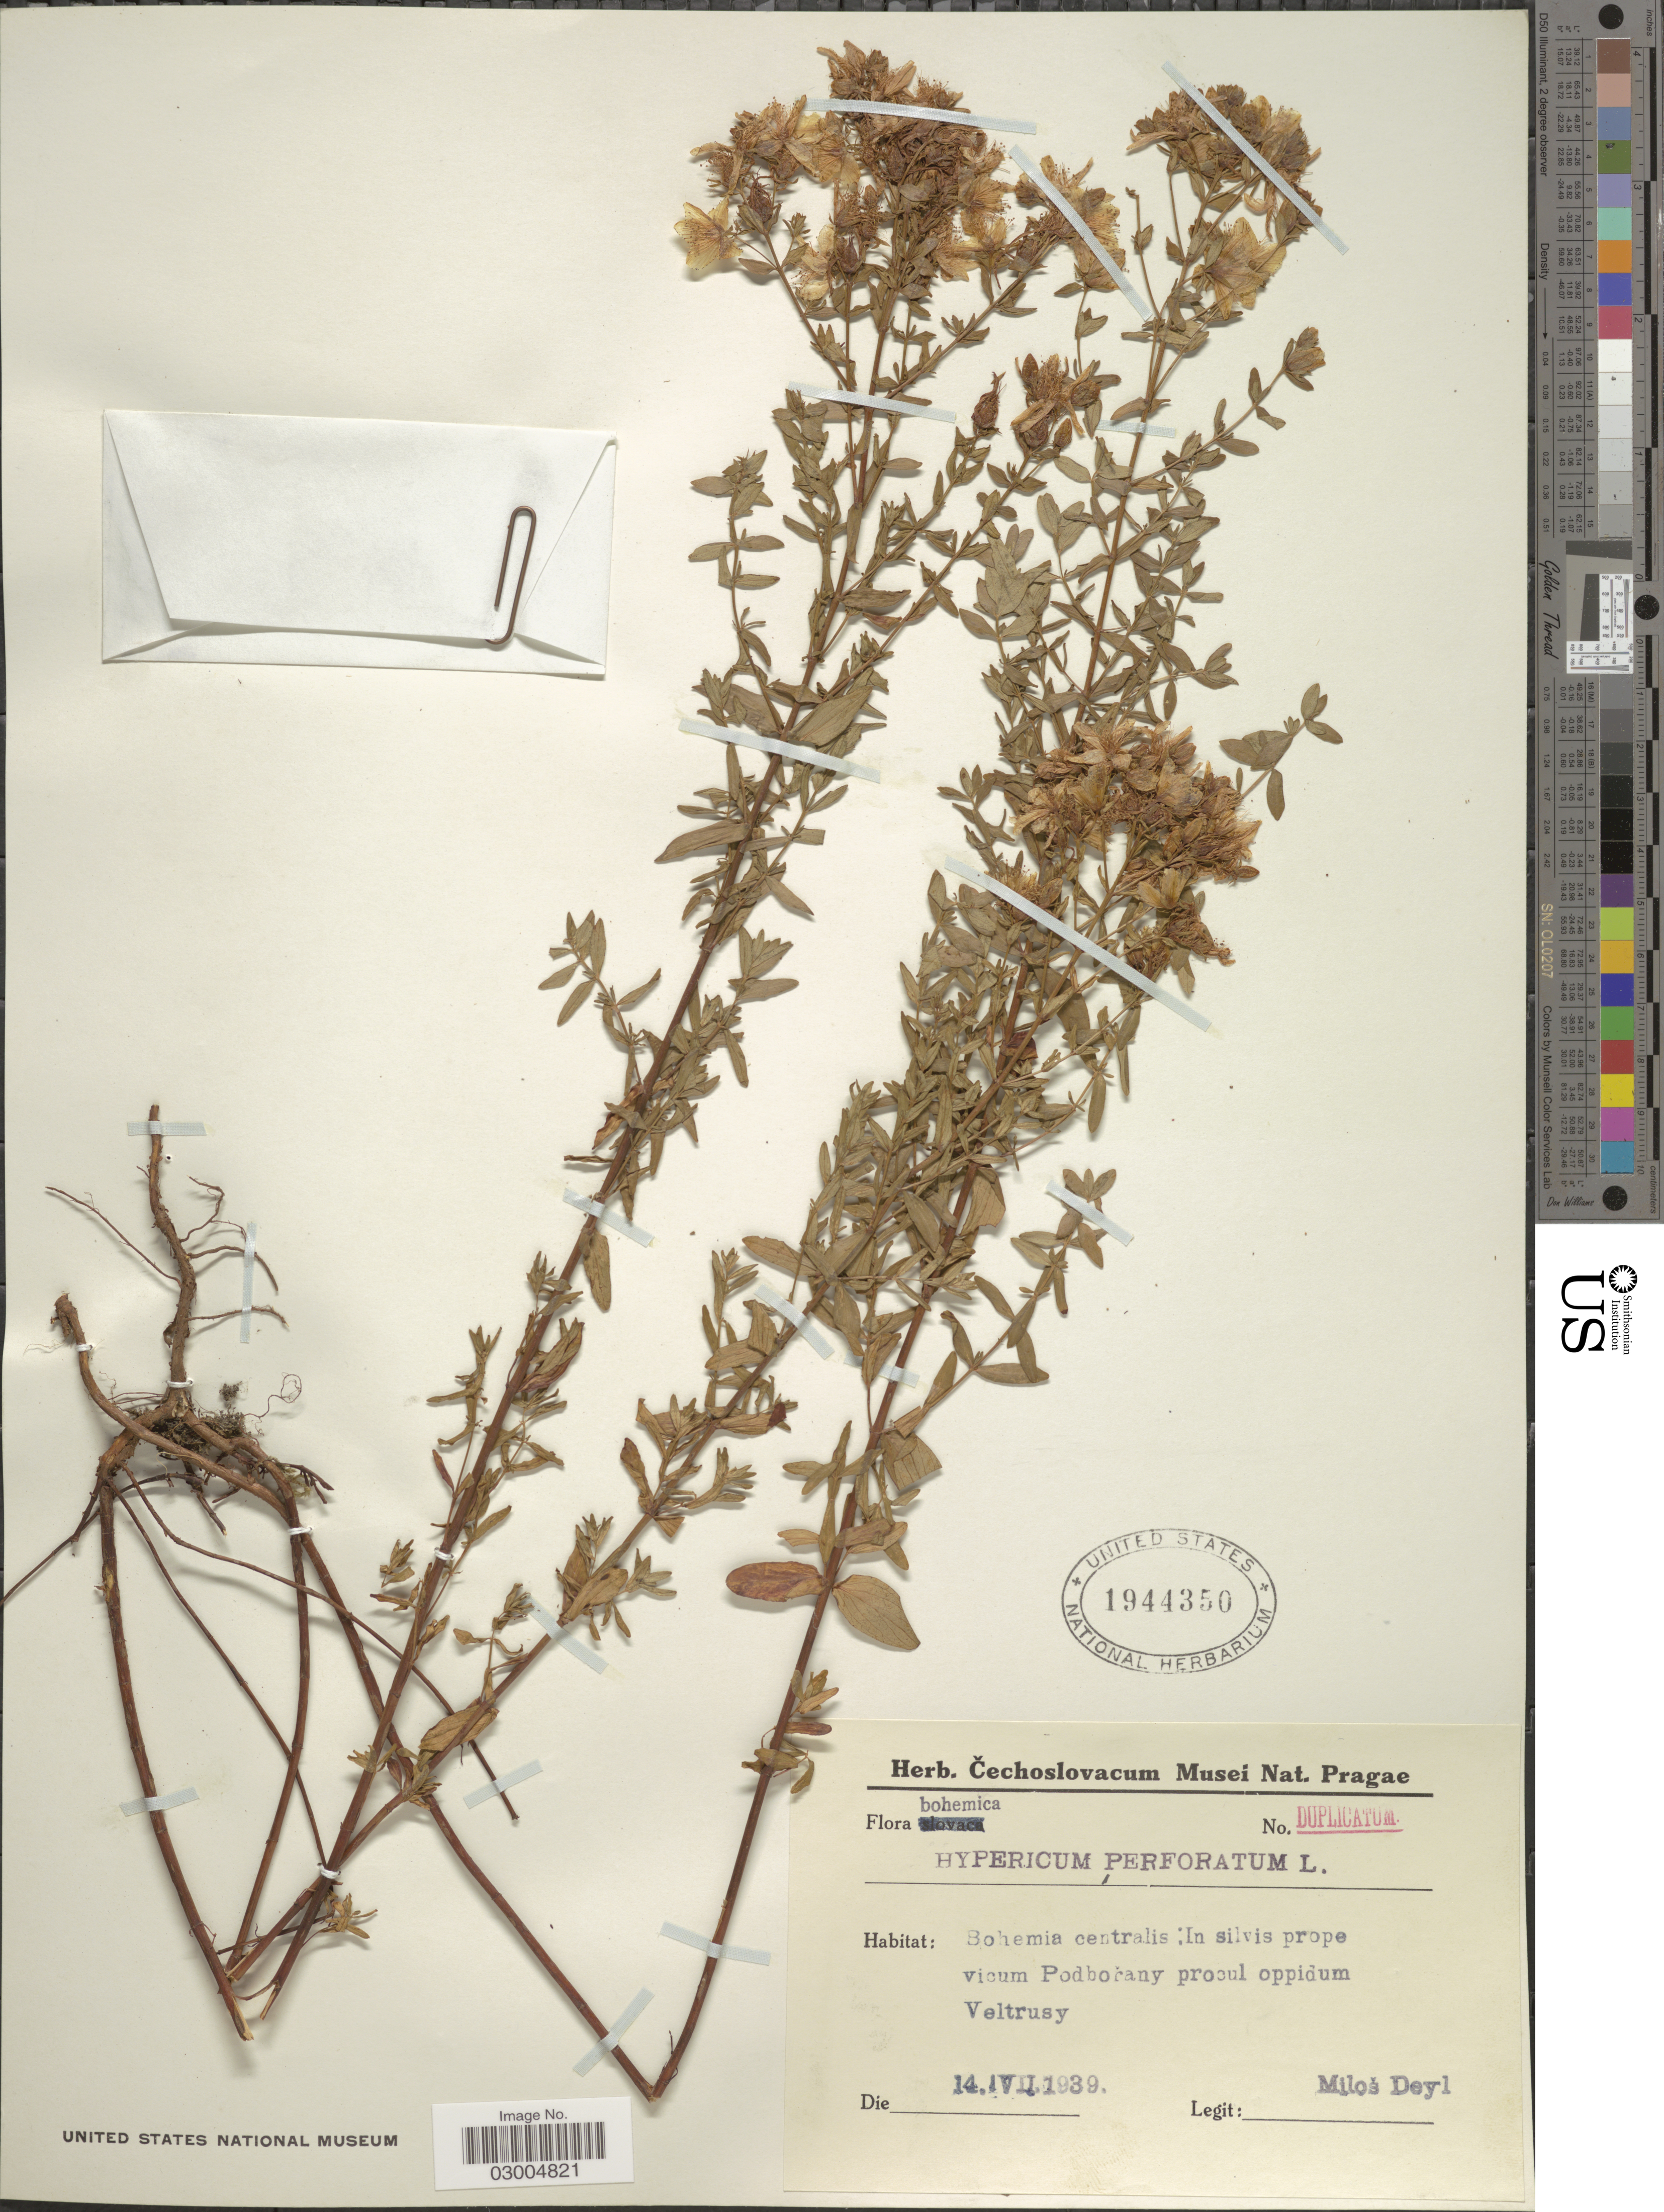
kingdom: Plantae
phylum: Tracheophyta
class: Magnoliopsida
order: Malpighiales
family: Hypericaceae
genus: Hypericum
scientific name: Hypericum perforatum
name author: L.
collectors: M. Deyl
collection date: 1939-07-14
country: Czechia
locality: Bohemica. Bohemia centralis: In silvis prope vicum Podbobany procul oppidum Veltrusy.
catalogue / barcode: US 1944350